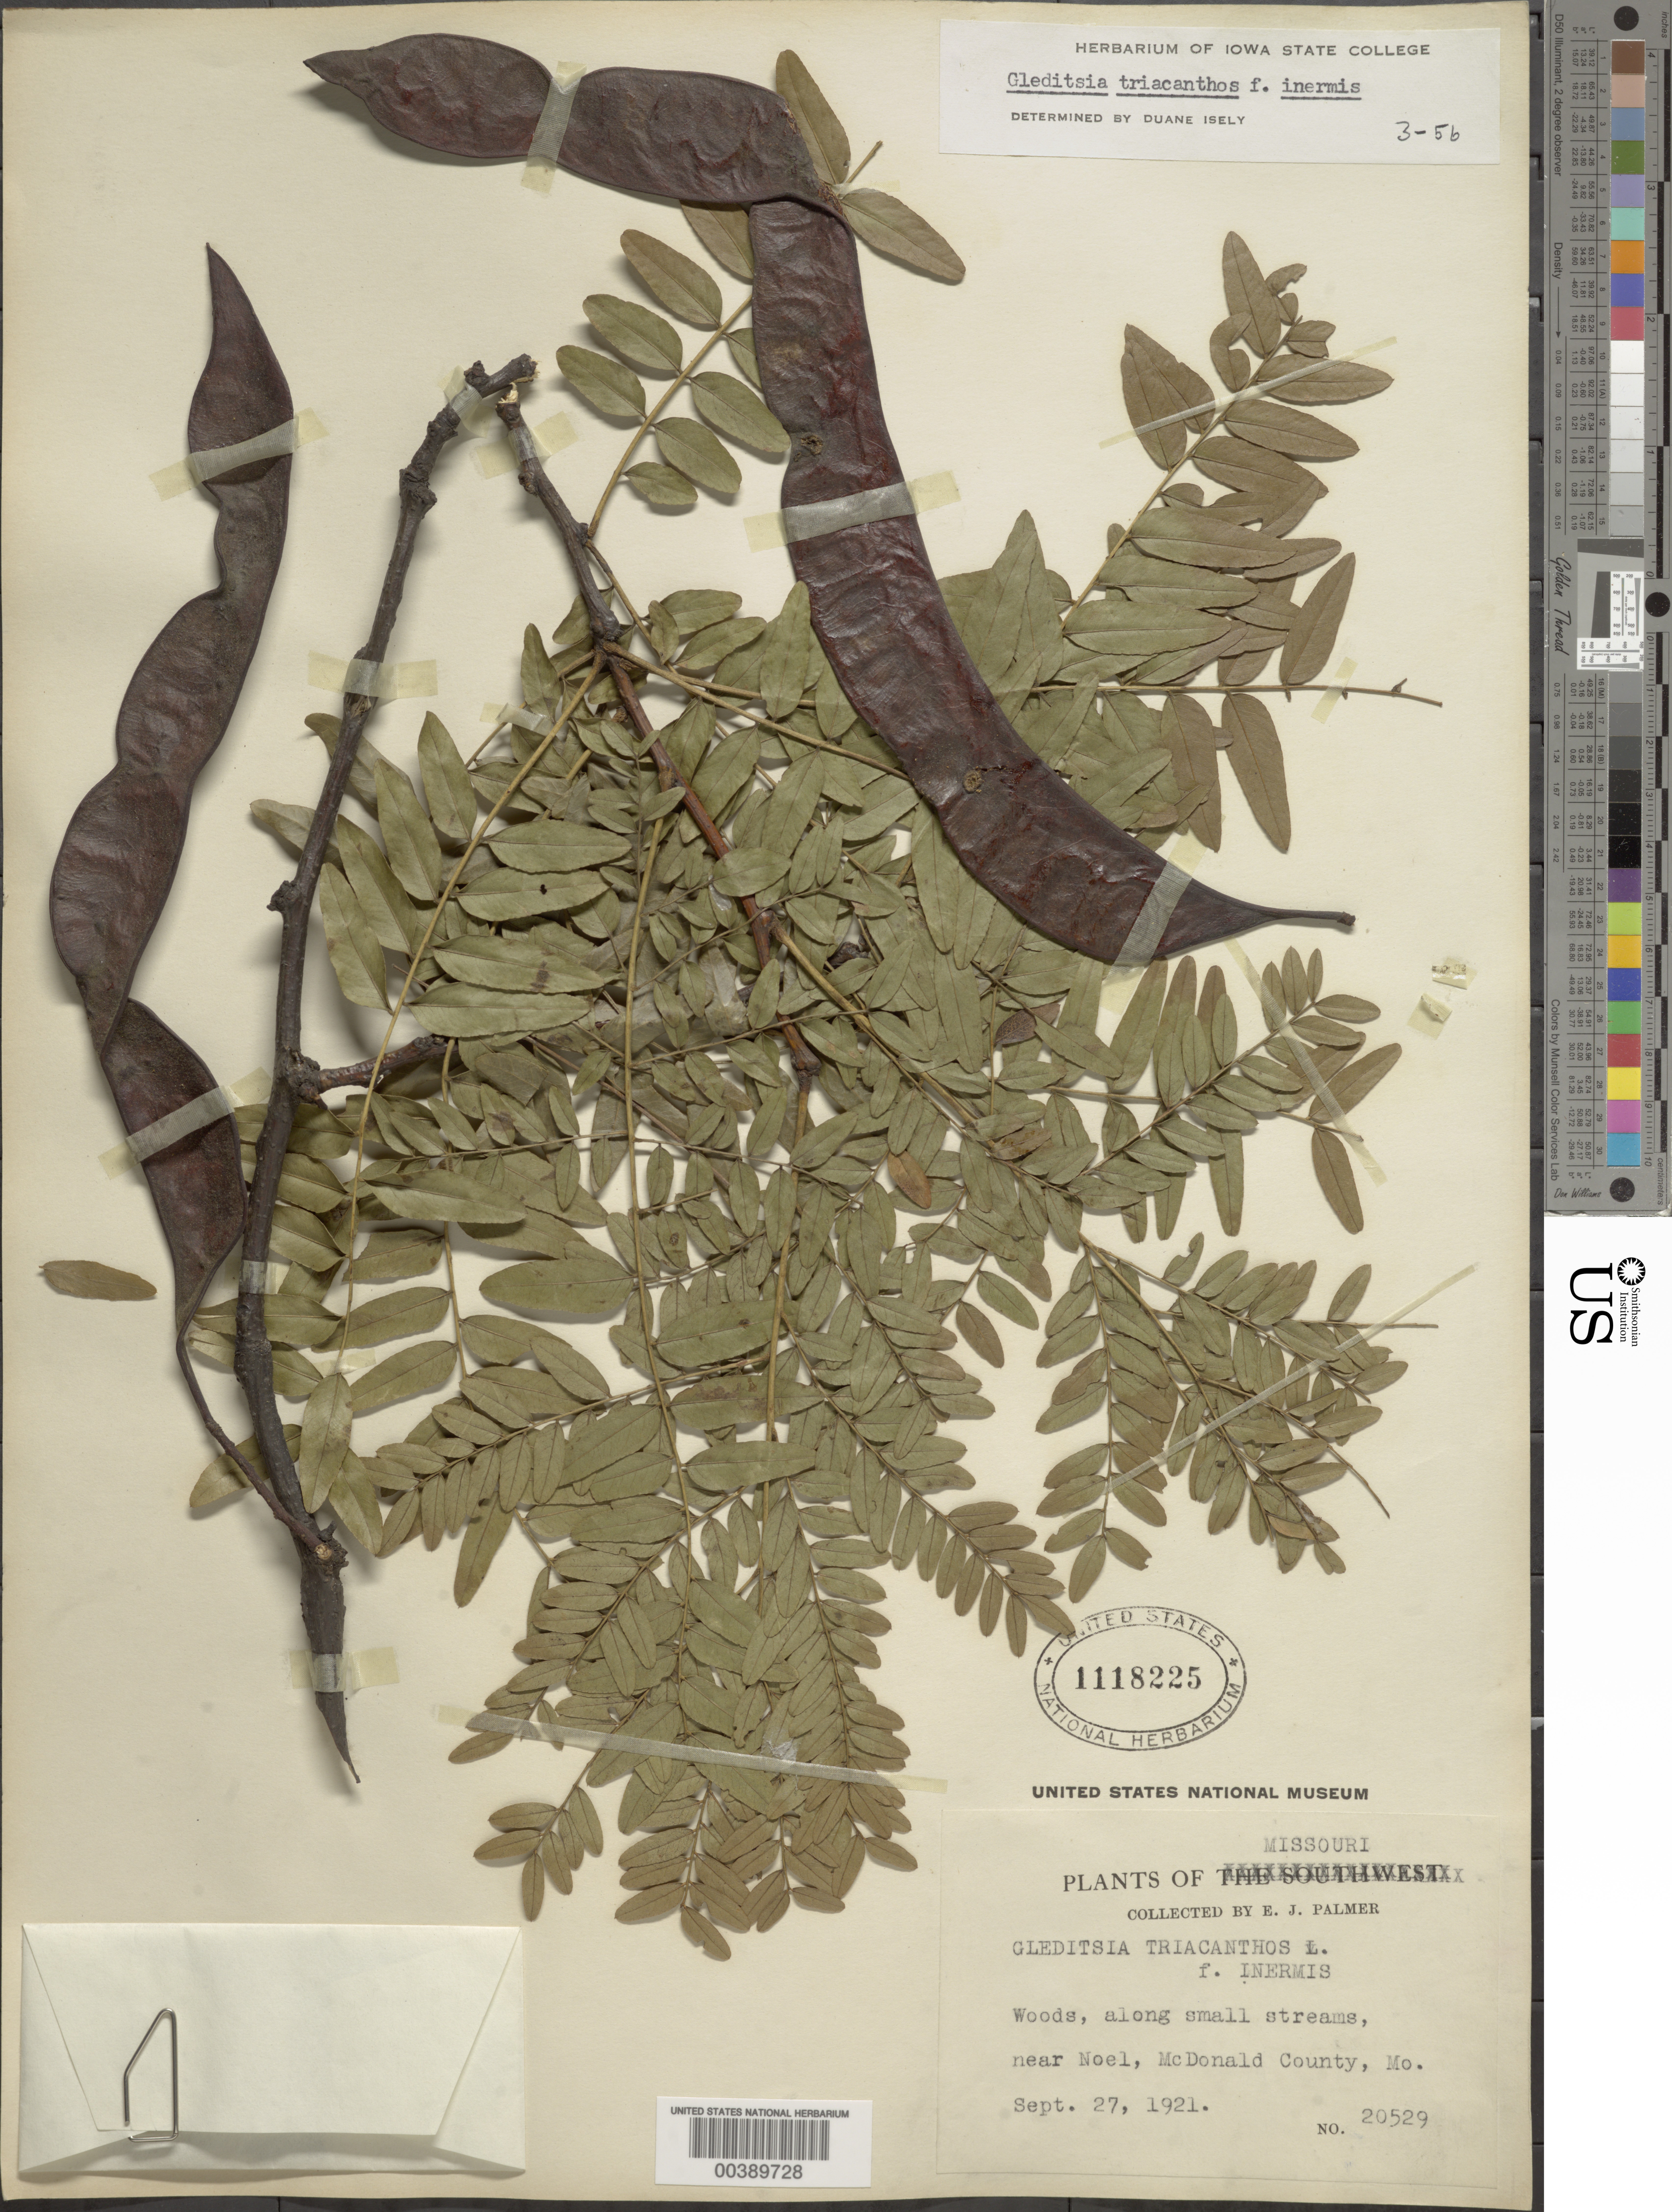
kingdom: Plantae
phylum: Tracheophyta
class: Magnoliopsida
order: Fabales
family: Fabaceae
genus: Gleditsia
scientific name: Gleditsia triacanthos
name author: L.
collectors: E. J. Palmer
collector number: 20529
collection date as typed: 27 Sep 1921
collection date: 1921-09-27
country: United States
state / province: Missouri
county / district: Mcdonald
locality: Near noel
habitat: Woods, along small streams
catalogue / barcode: US 1118225